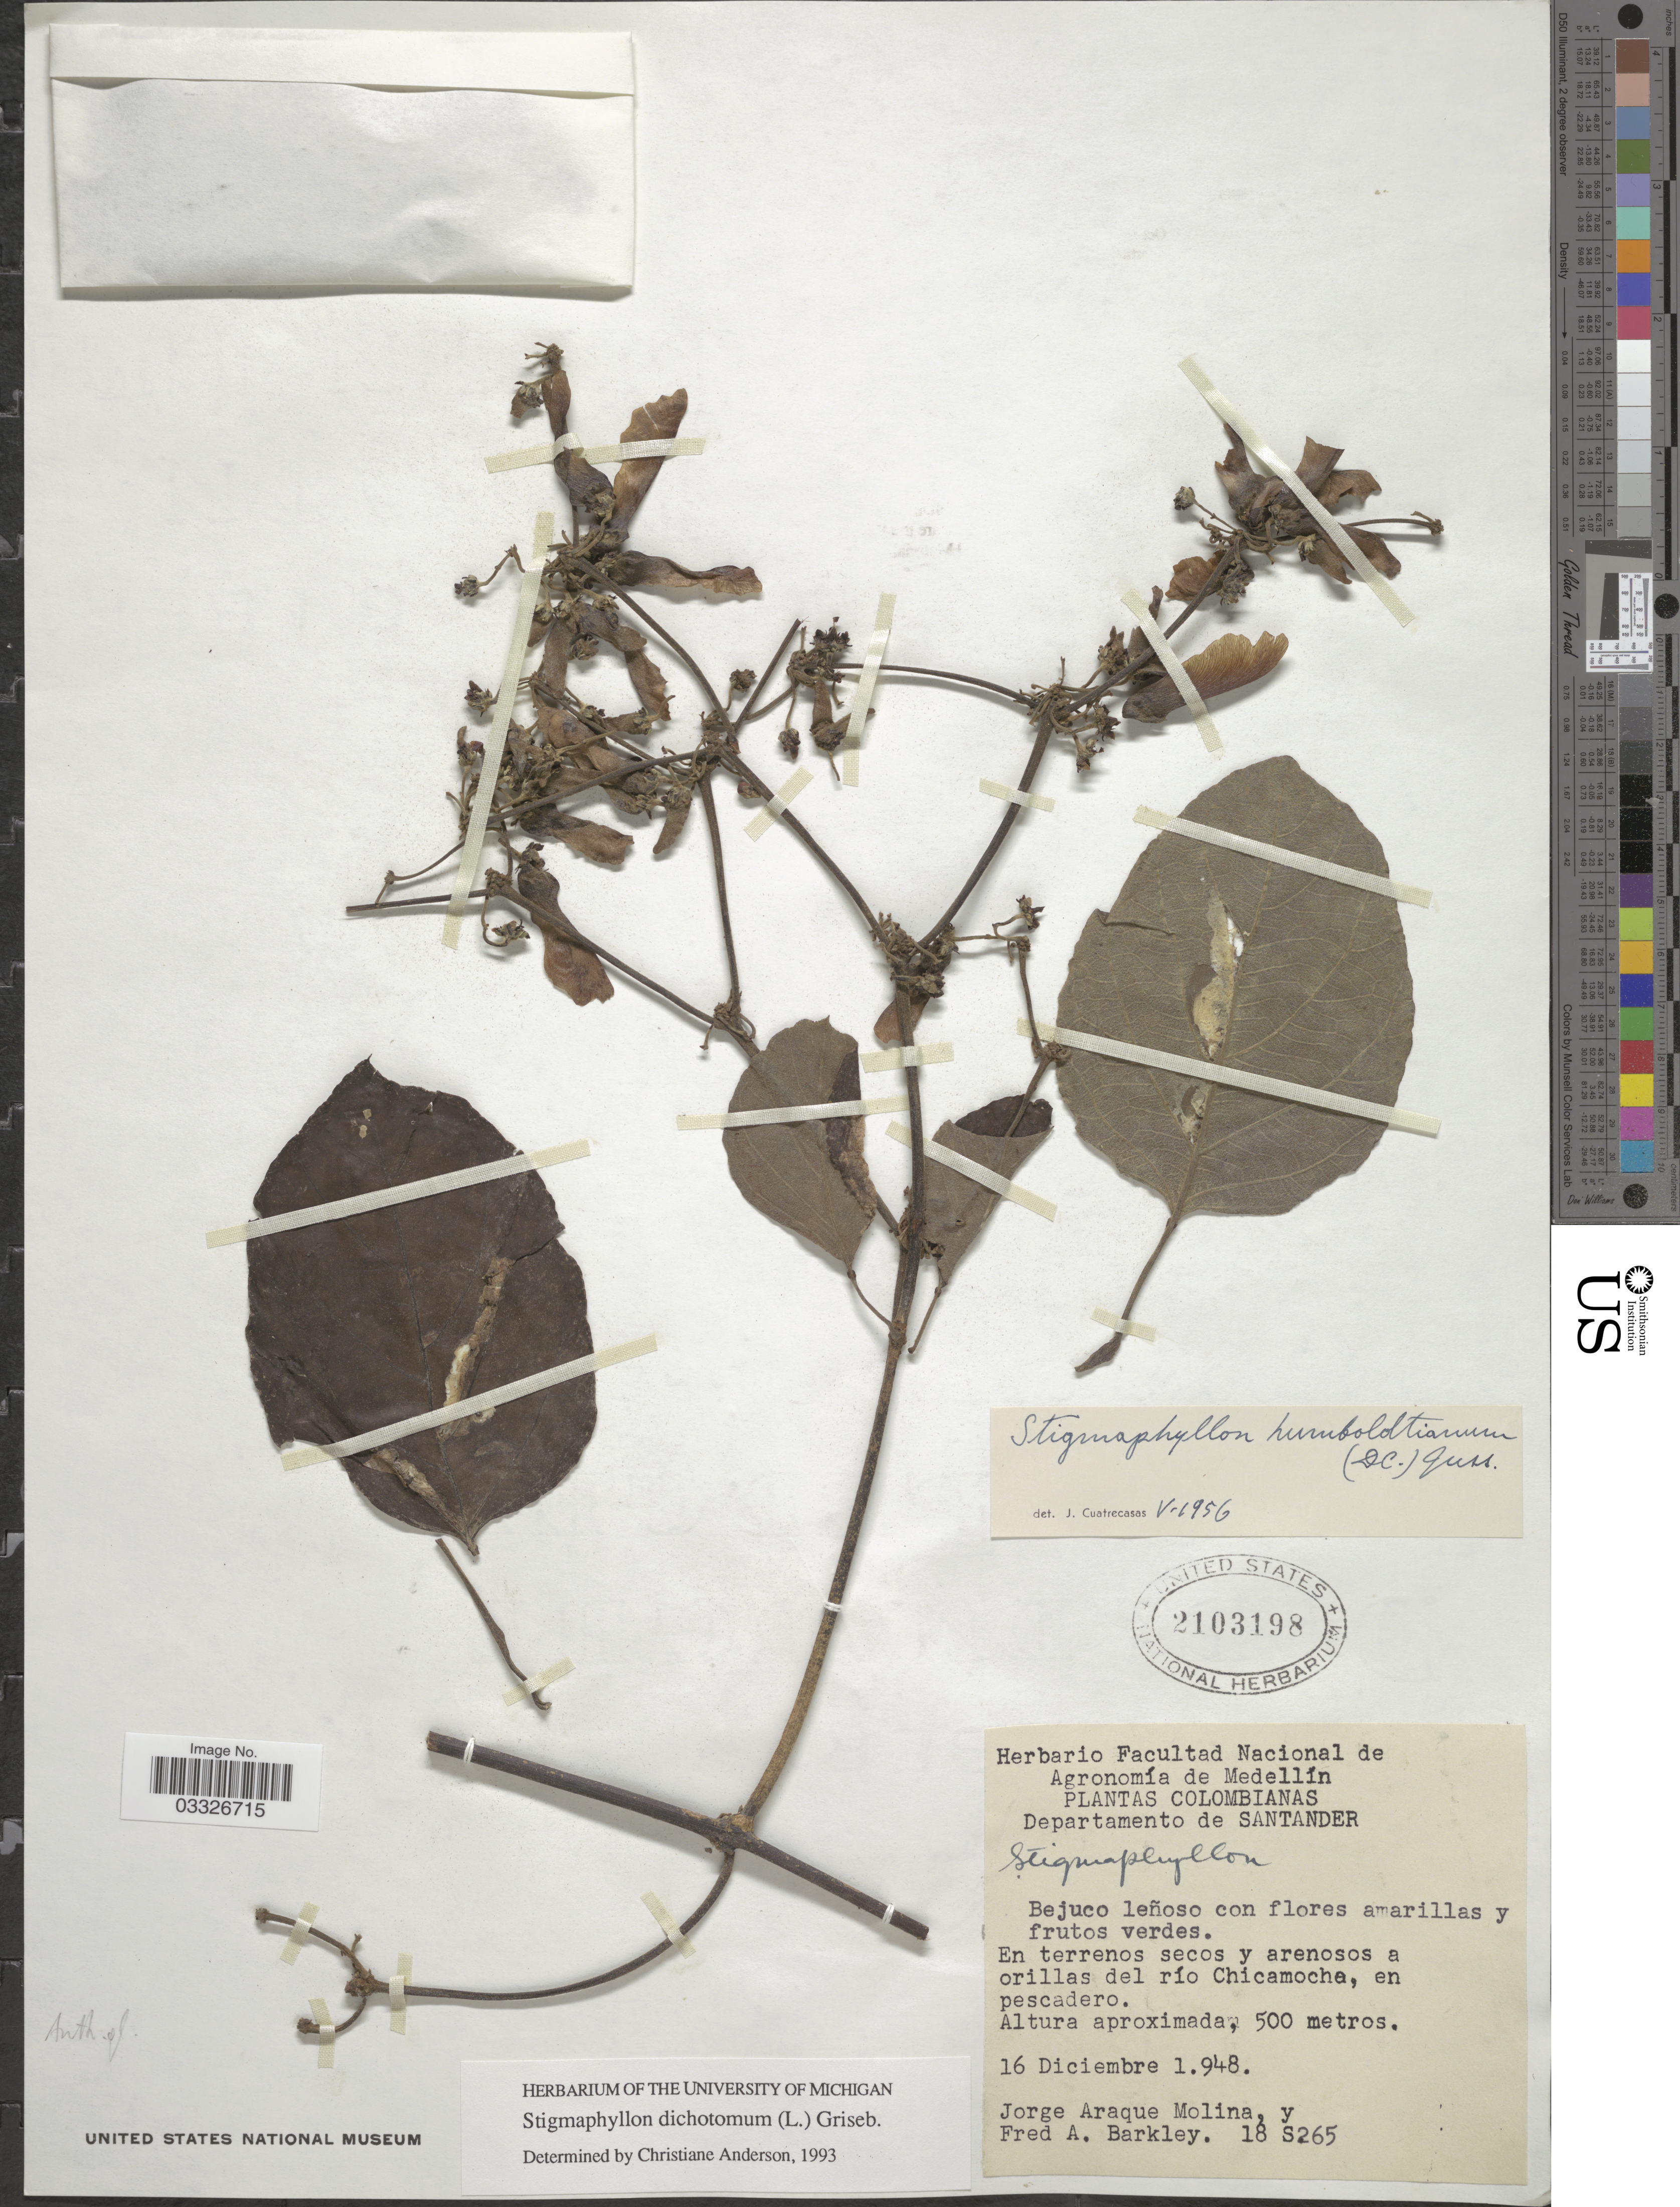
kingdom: Plantae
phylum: Tracheophyta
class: Magnoliopsida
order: Malpighiales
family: Malpighiaceae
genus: Stigmaphyllon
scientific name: Stigmaphyllon dichotomum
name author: Griseb.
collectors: J. A. Molina & F. A. Barkley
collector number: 18 S265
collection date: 1948-12-16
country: Colombia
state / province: Santander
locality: Departamento de Santander. En terrenos secos y arenosos a orillas del río Chicamocha, en pescadero.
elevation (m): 500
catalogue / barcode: US 2103198